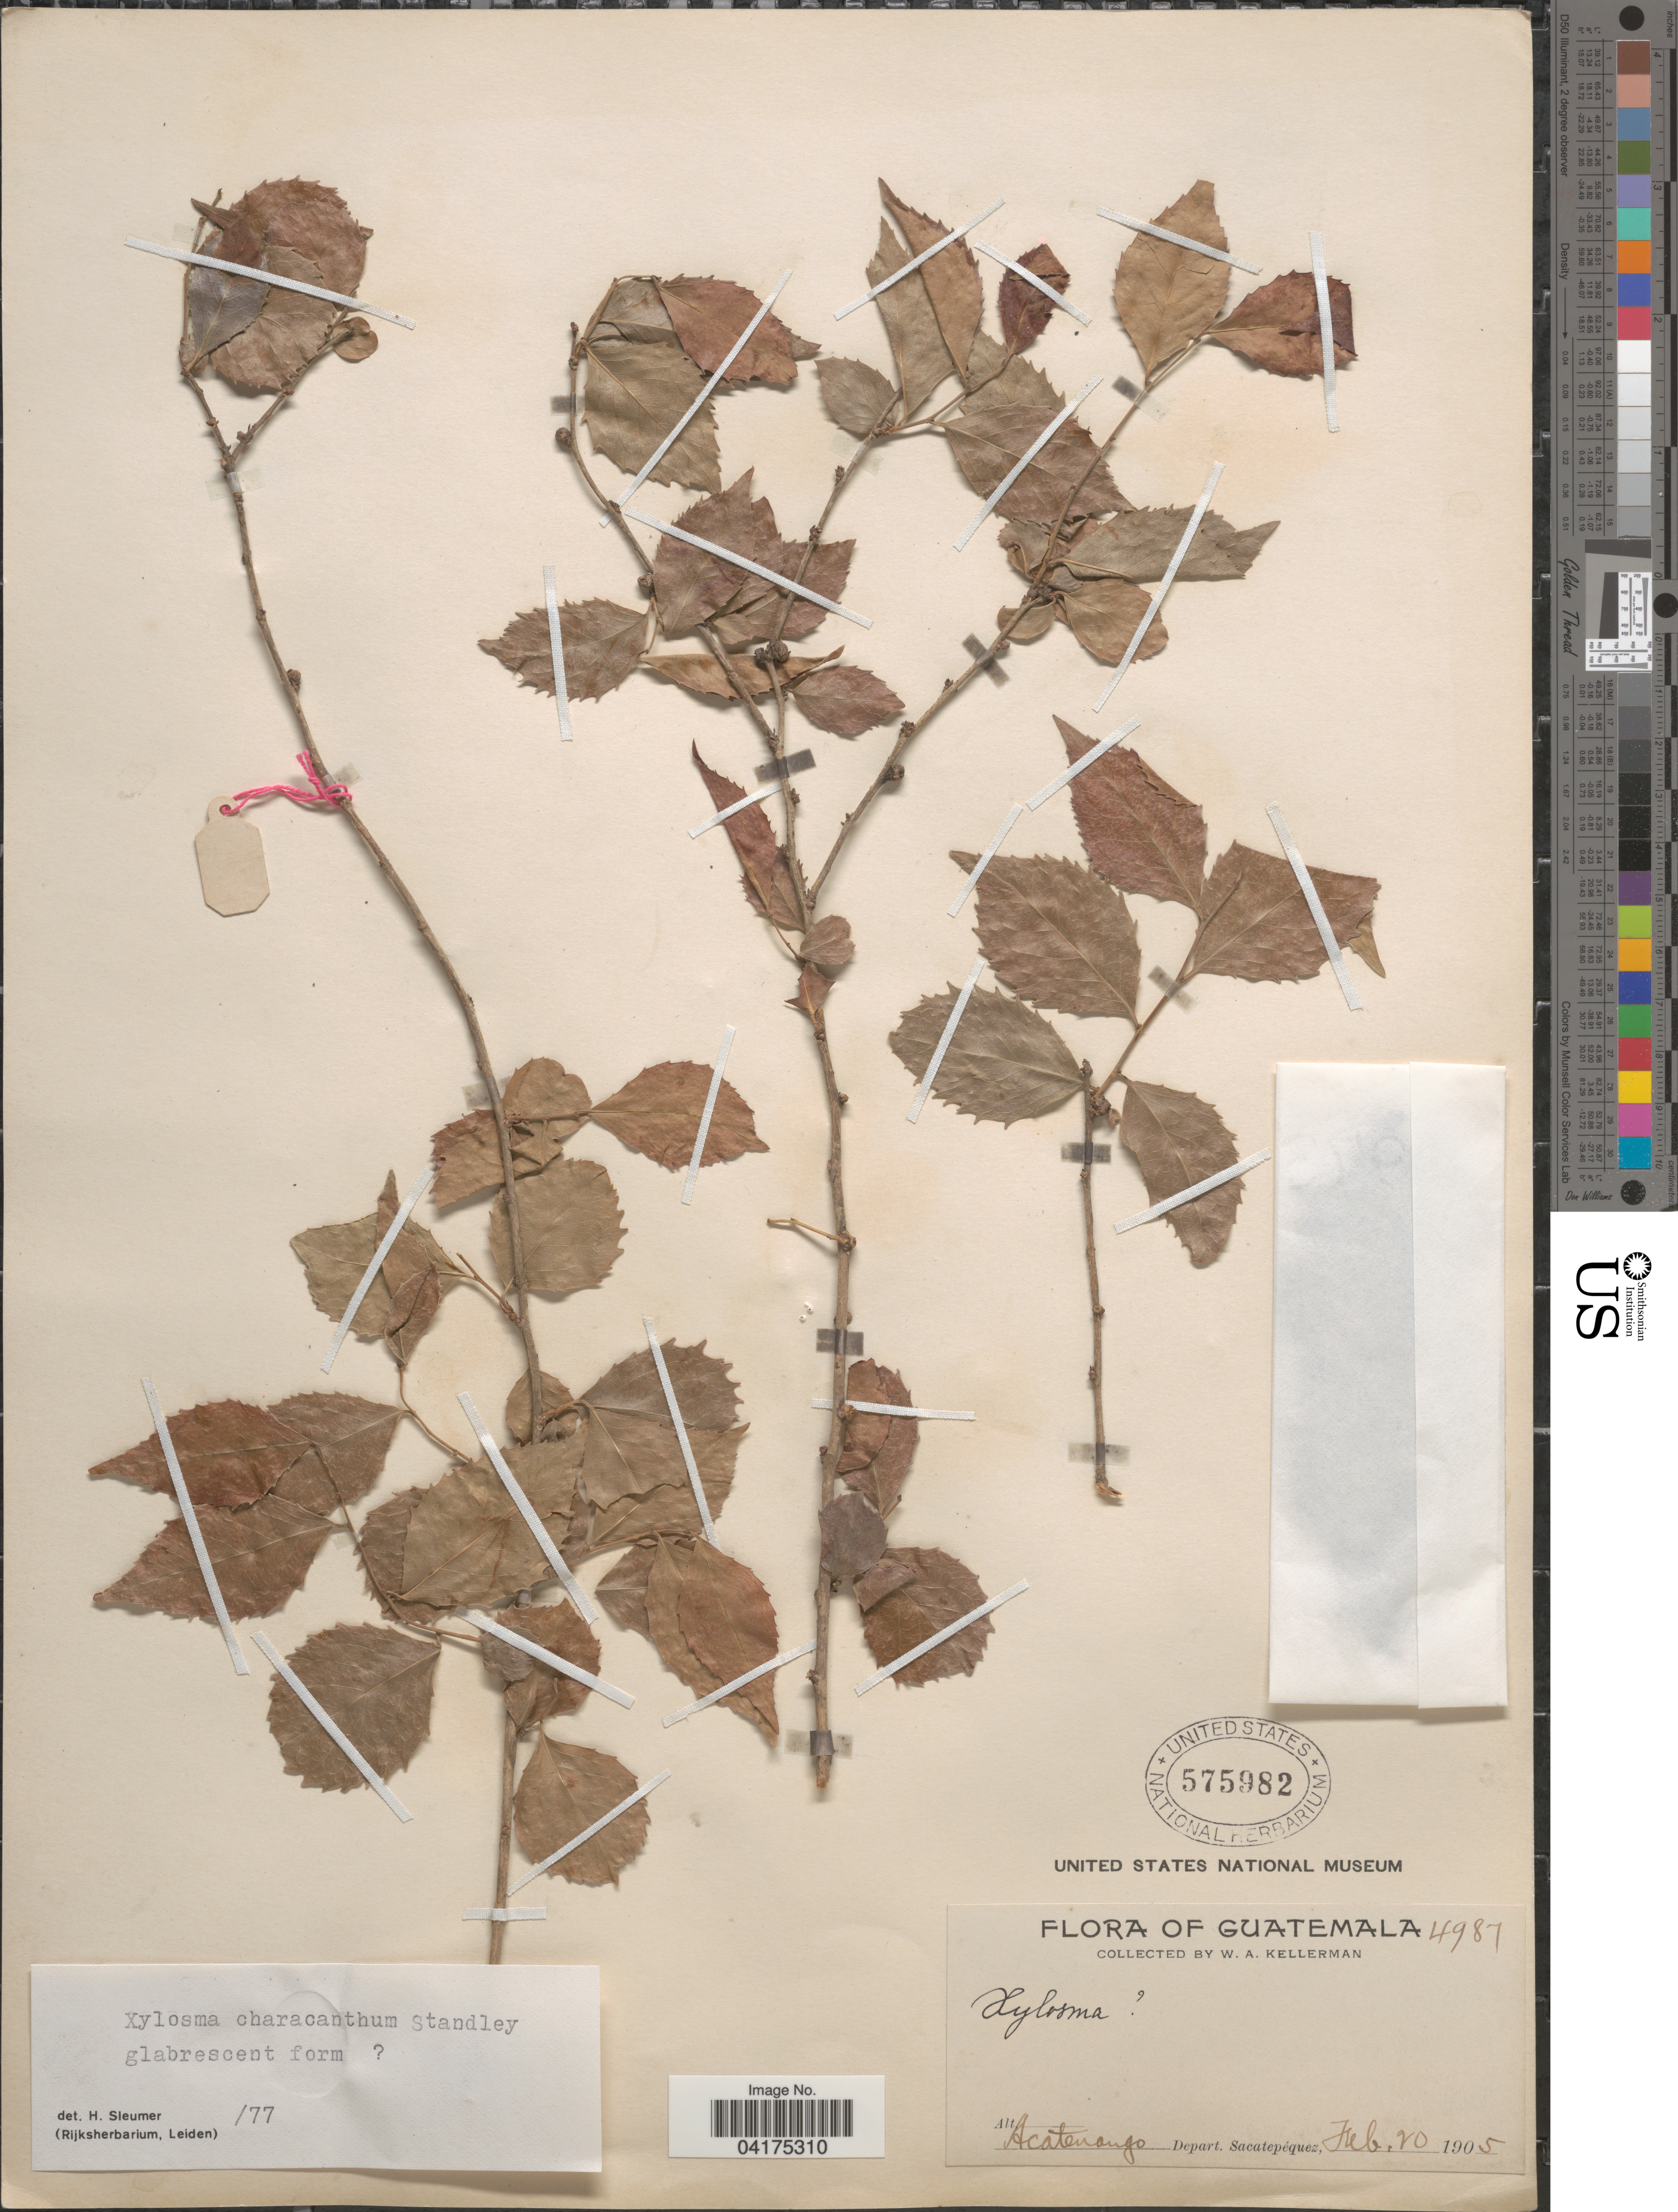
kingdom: Plantae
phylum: Tracheophyta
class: Magnoliopsida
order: Malpighiales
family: Salicaceae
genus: Xylosma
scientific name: Xylosma characantha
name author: Standl.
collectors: W. Kellerman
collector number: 4987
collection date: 1905-02-10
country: Guatemala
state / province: Sacatepequez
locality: Acatenango Depart. Sacatepéquez.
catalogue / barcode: US 575982